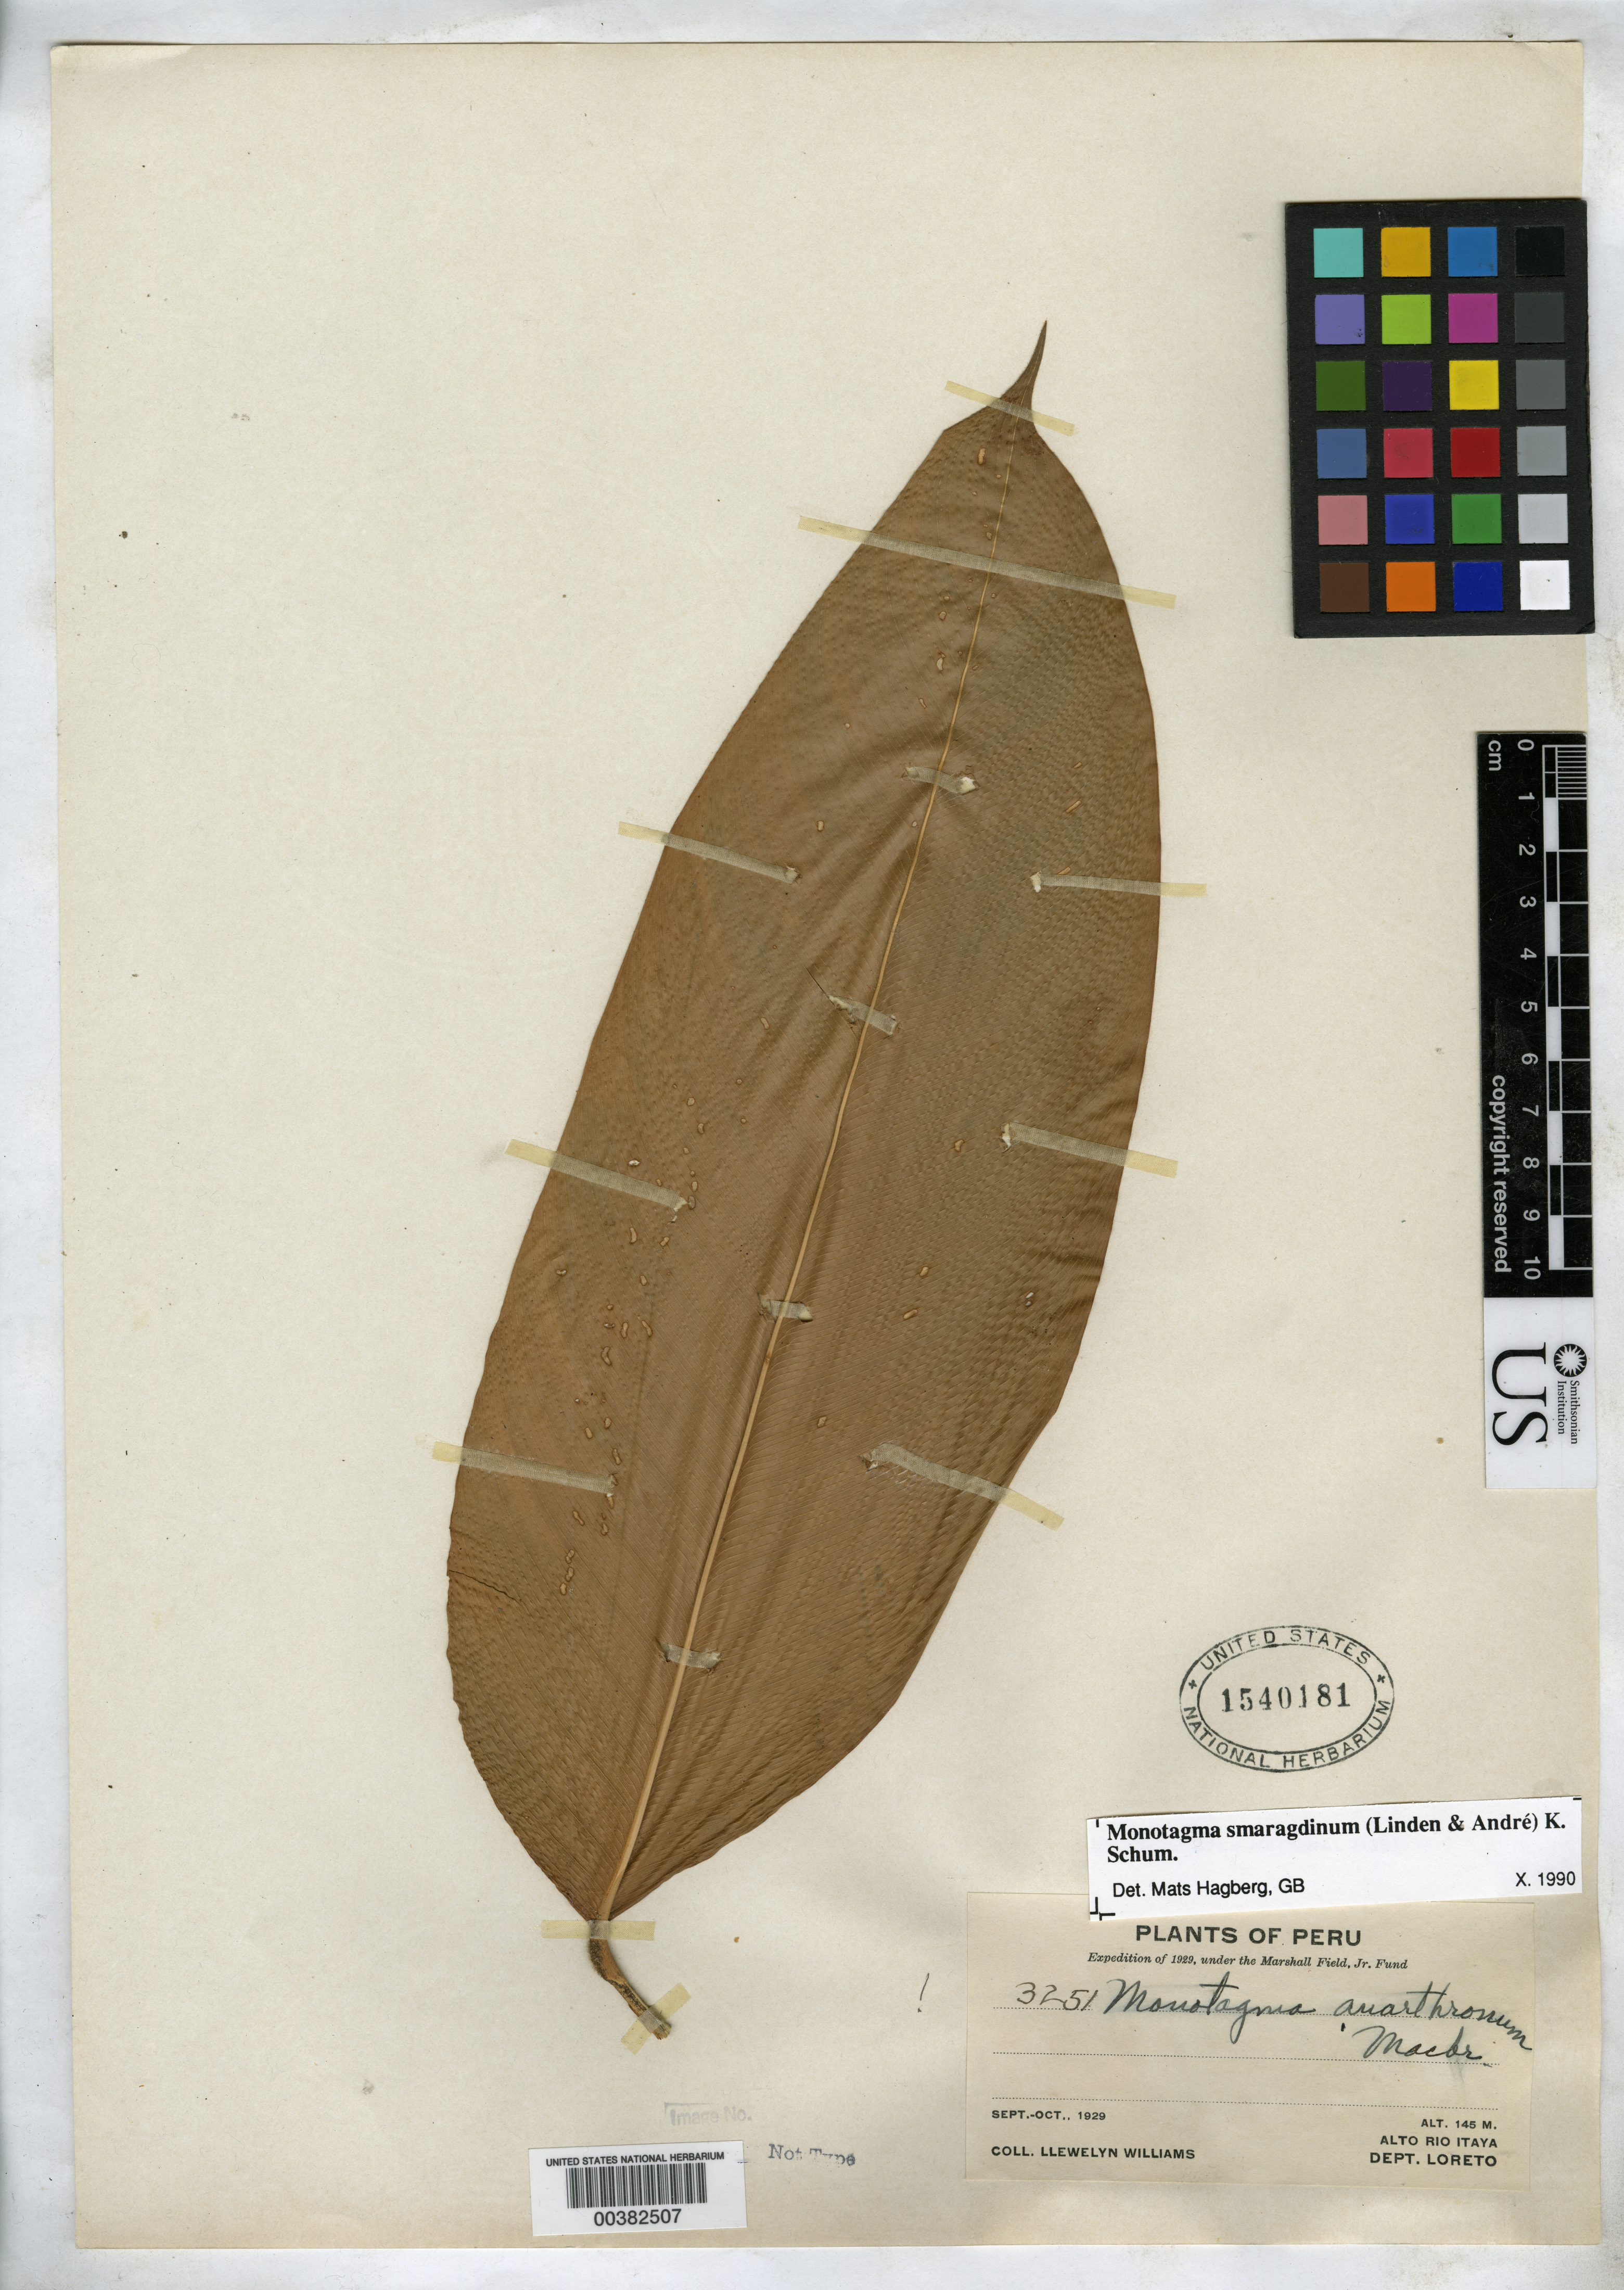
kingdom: Plantae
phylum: Tracheophyta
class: Liliopsida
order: Zingiberales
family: Marantaceae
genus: Monotagma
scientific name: Monotagma anathronum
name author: J.F. Macbr.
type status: Isotype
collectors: Ll. Williams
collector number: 3251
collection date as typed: Sep 1929 to -- Oct 1929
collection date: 1929-09/1929-10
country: Peru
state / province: Loreto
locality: Alto rio itaya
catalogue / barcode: US 1540181